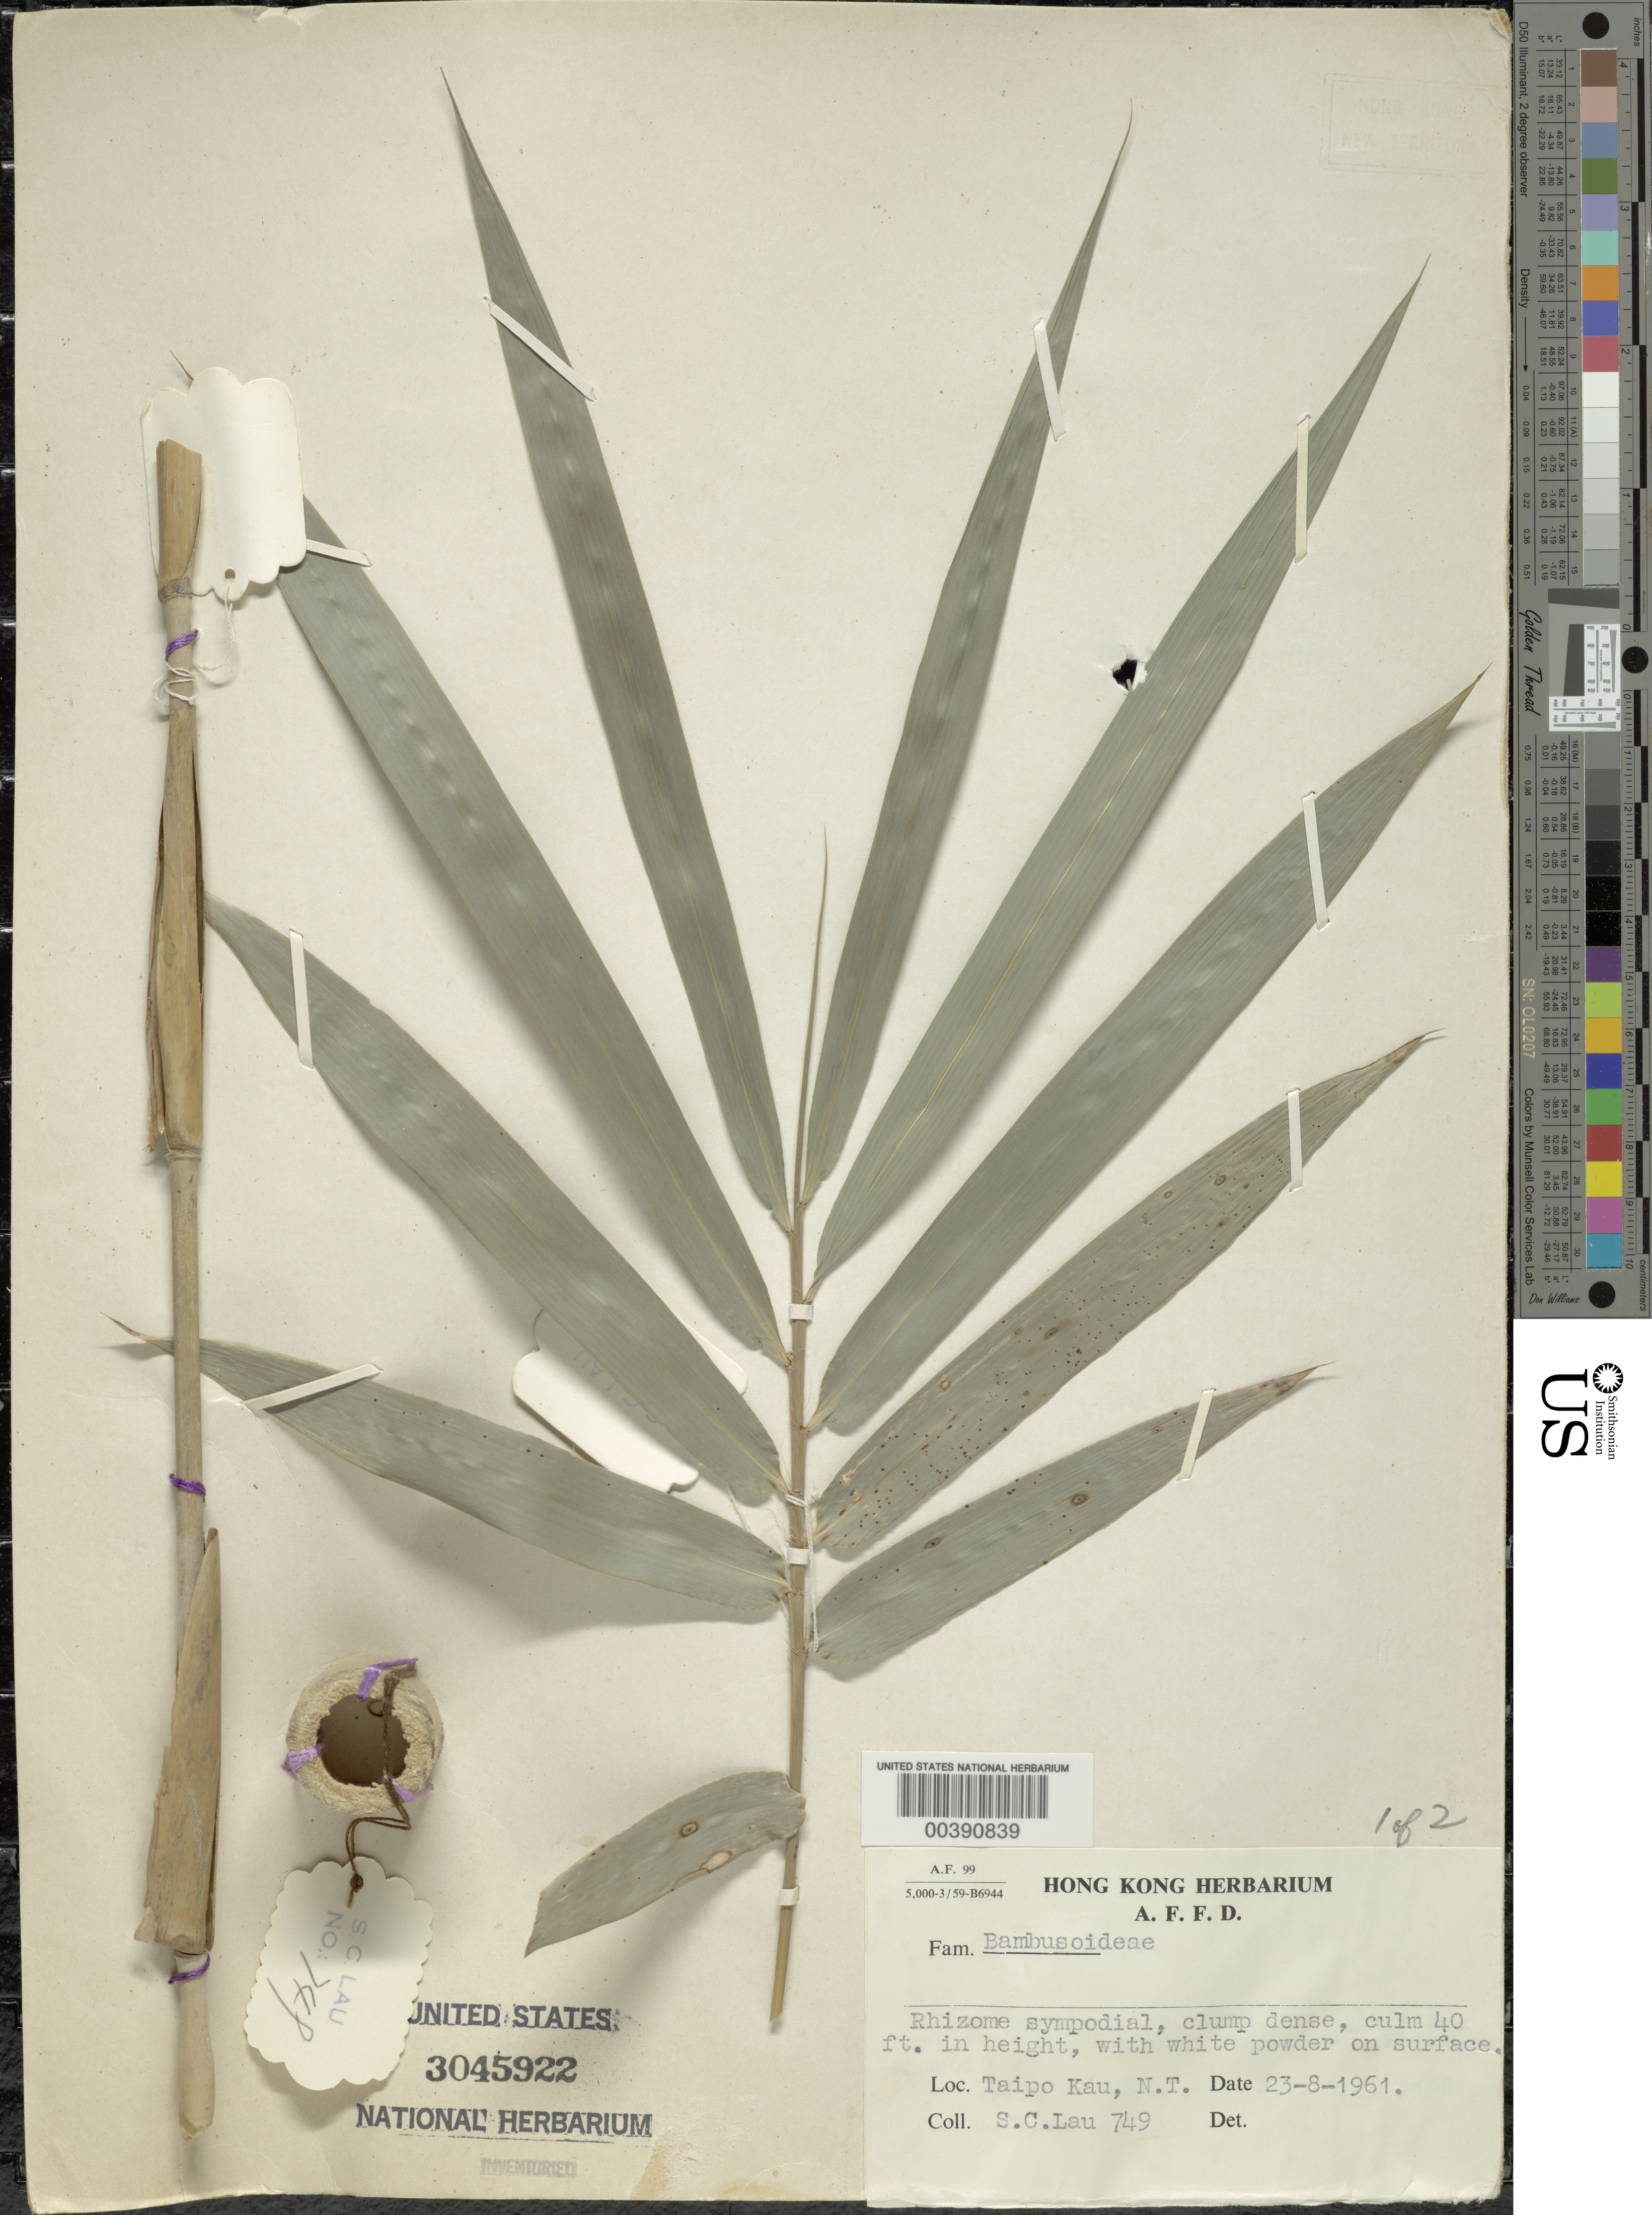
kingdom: Plantae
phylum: Tracheophyta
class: Liliopsida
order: Poales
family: Poaceae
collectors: S. C. Lau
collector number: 749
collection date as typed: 23 Aug 1961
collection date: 1961-08-23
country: China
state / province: Hong Kong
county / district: New Territories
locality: Taipo kau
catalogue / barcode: US 3045922